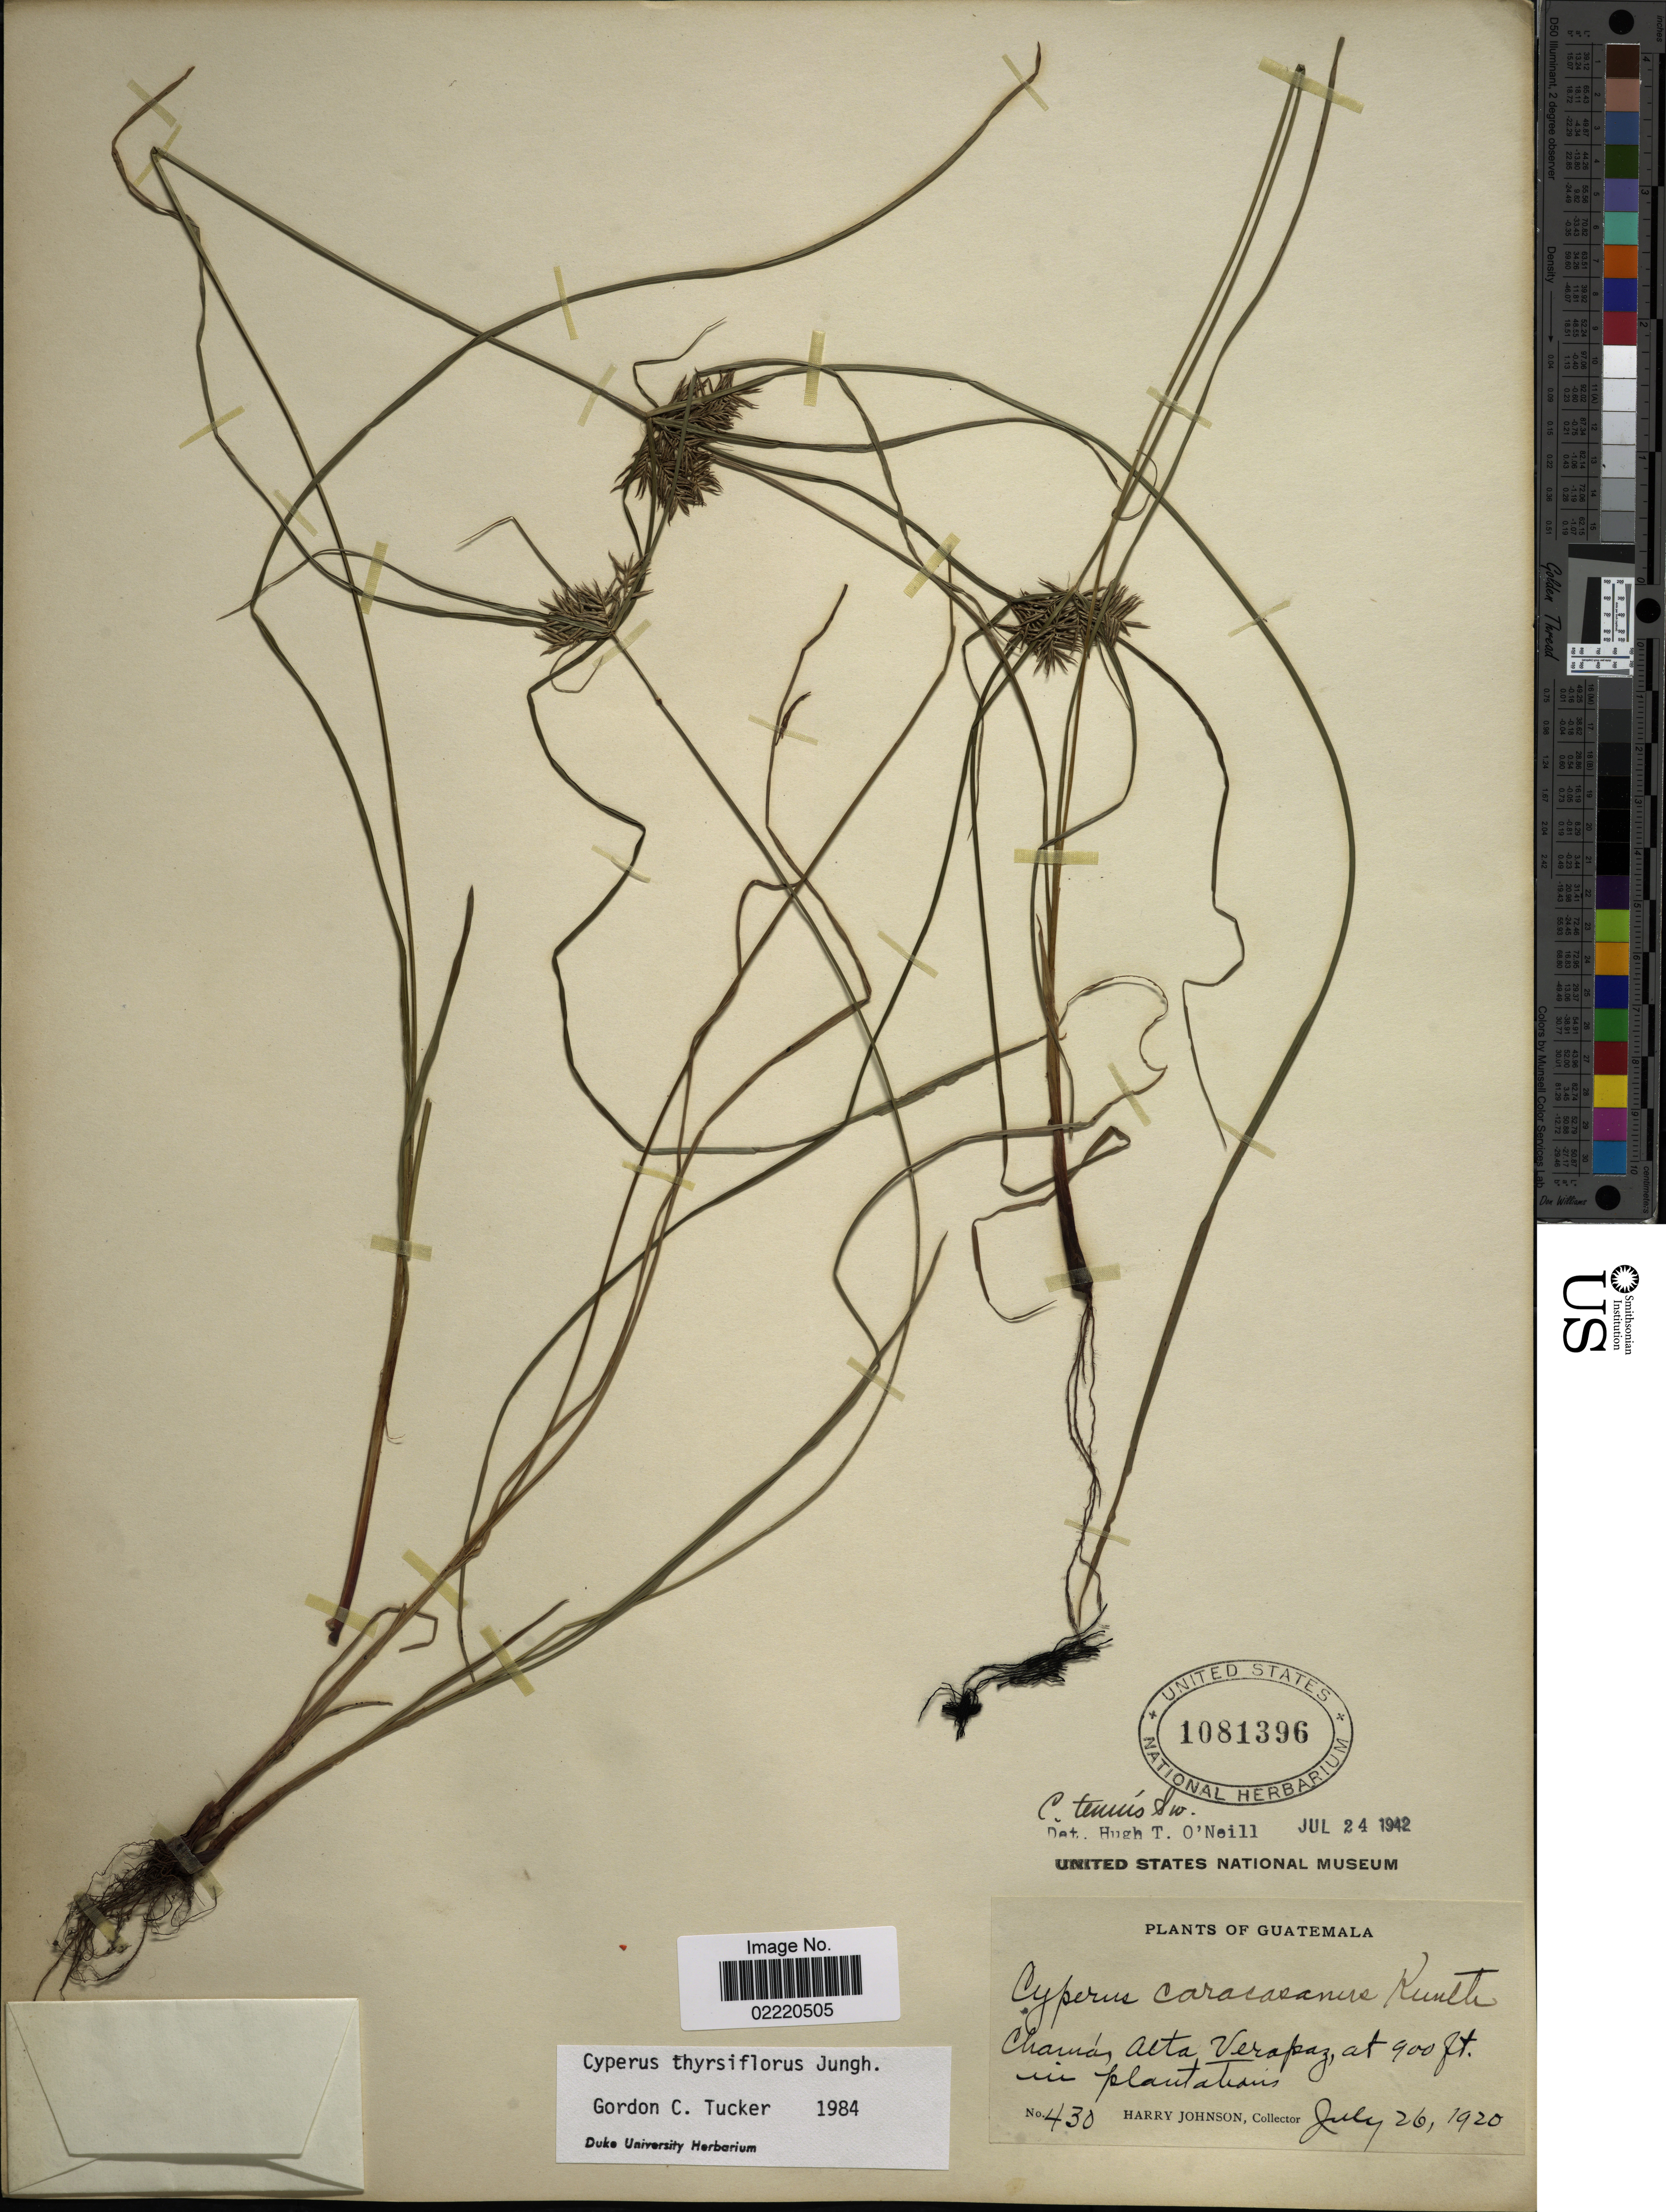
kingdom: Plantae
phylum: Tracheophyta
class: Liliopsida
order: Poales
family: Cyperaceae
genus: Cyperus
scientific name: Cyperus thyrsiflorus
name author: Jungh.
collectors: H. Johnson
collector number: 430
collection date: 1920-07-26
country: Guatemala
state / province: Alta Verapaz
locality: Chamas Alta Verapaz, in plantations.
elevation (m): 274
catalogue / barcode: US 1081396